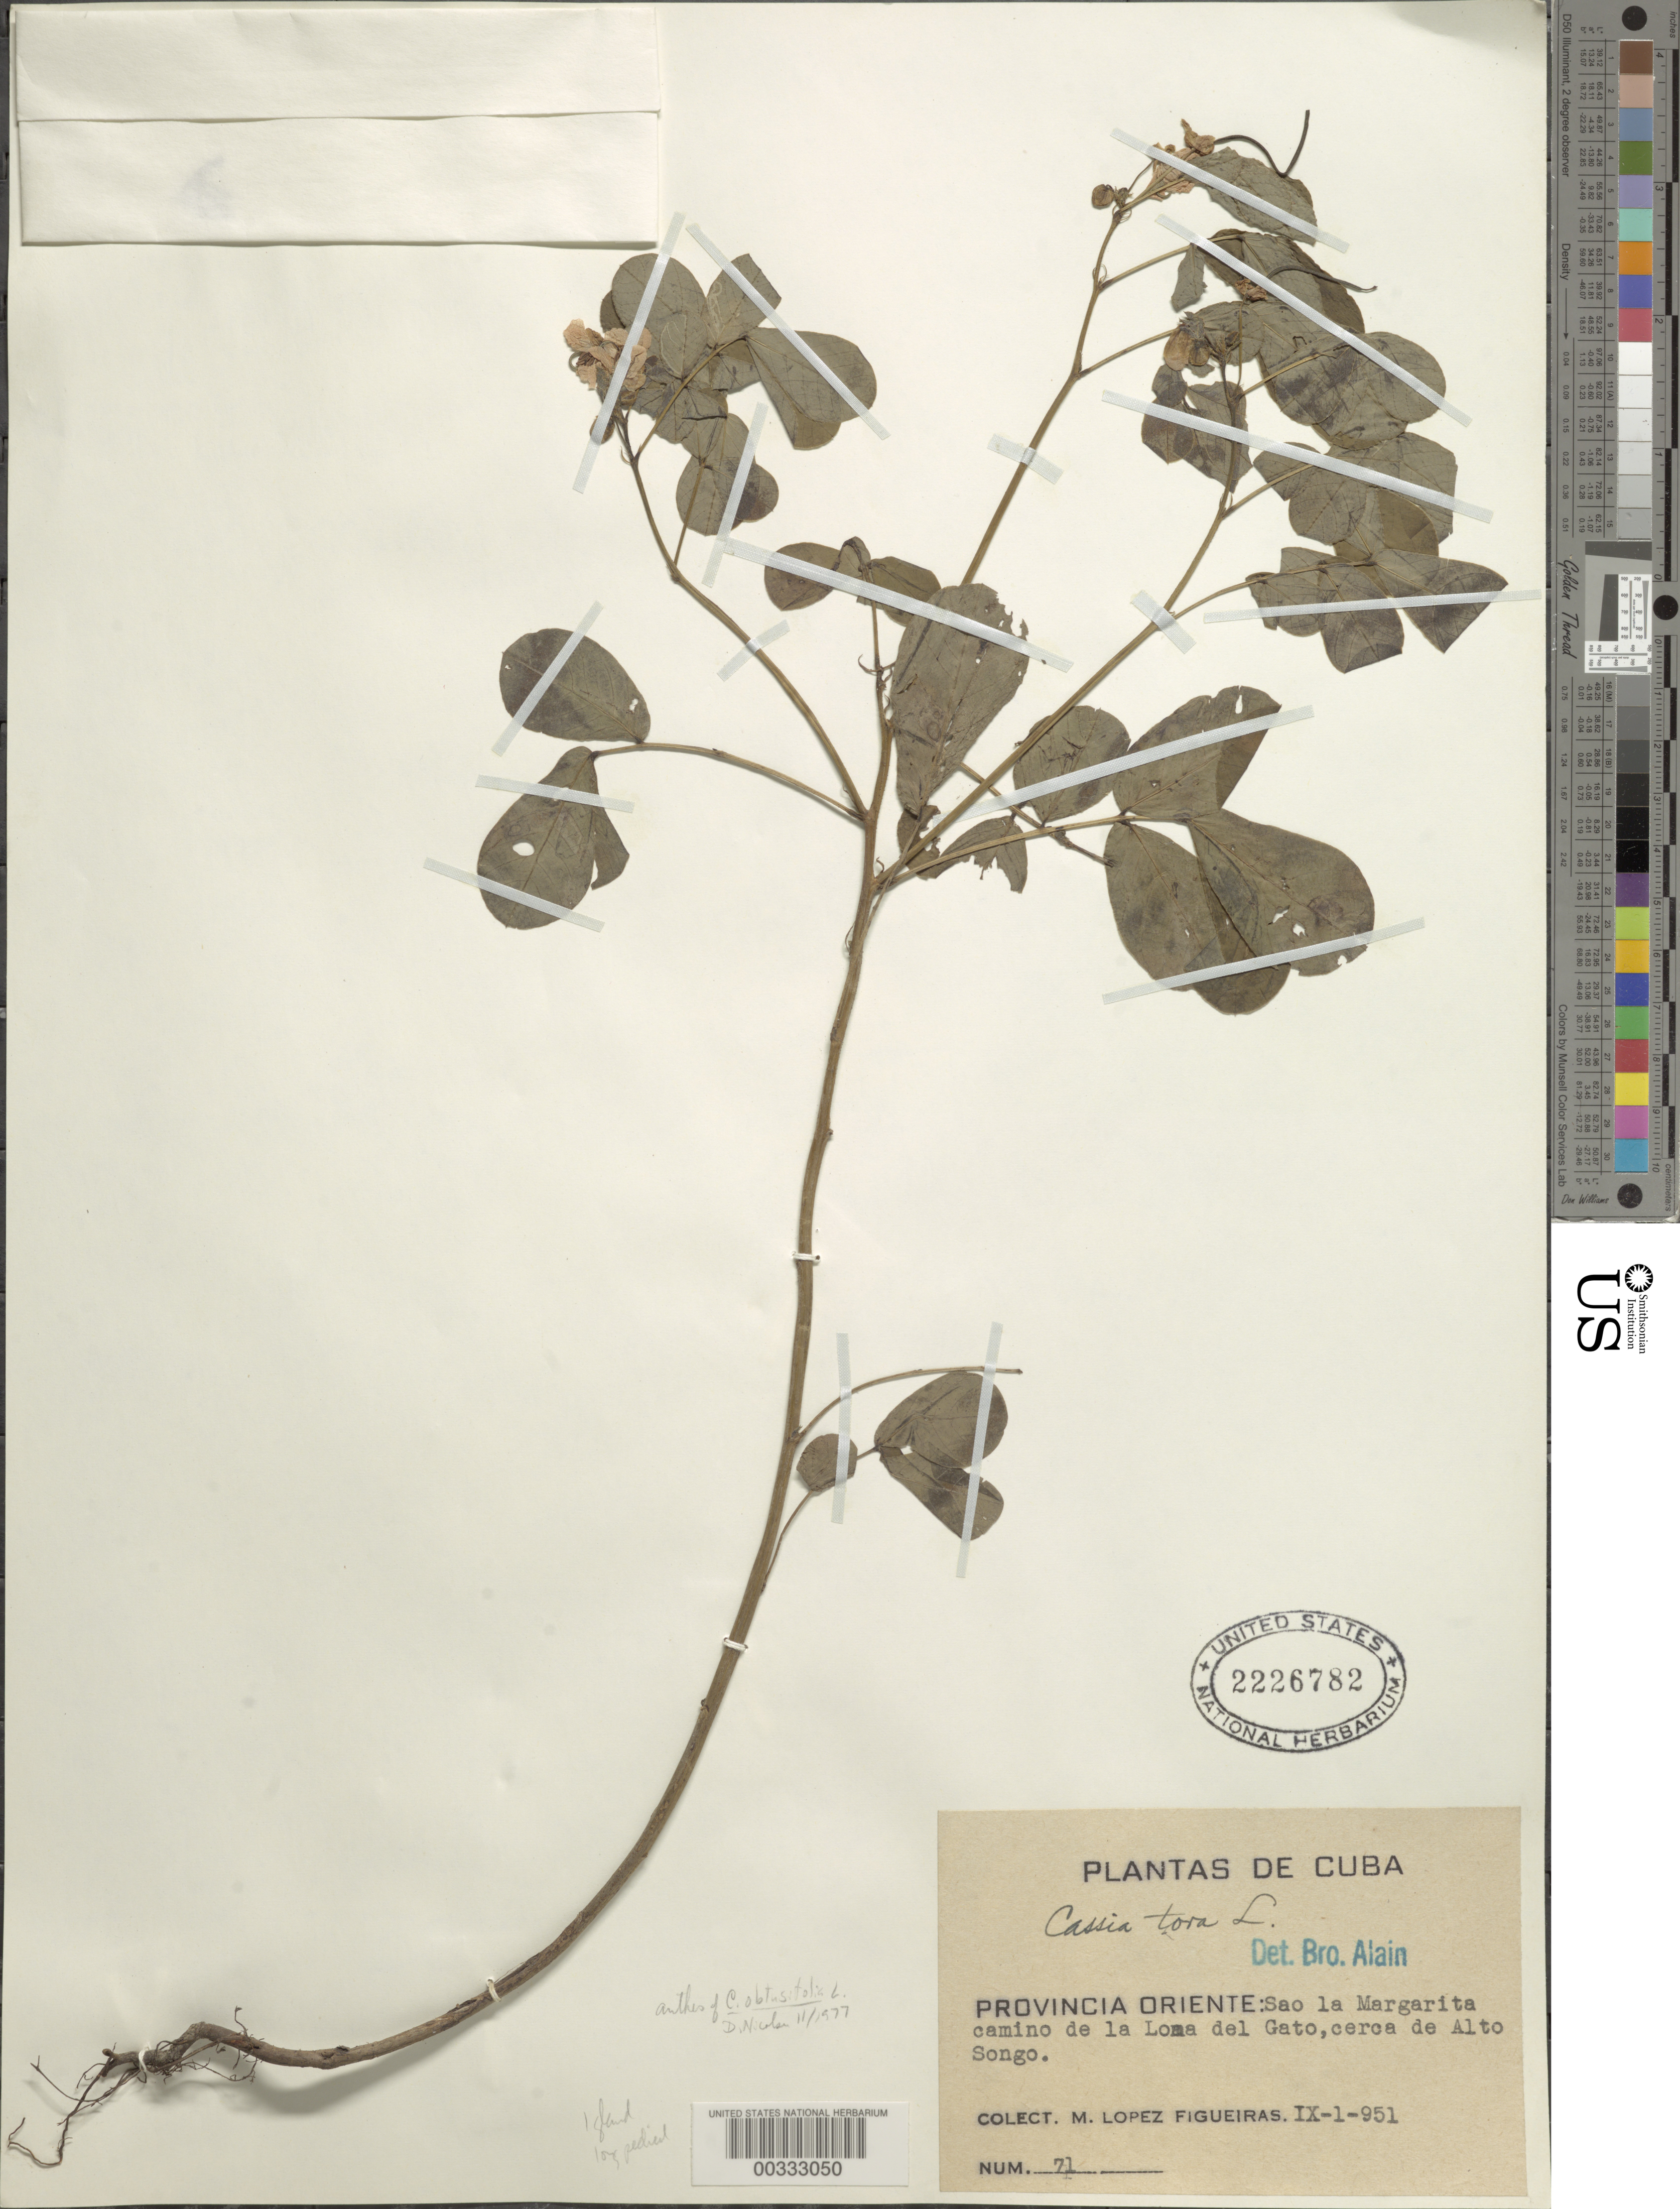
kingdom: Plantae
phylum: Tracheophyta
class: Magnoliopsida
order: Fabales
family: Fabaceae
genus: Senna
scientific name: Senna obtusifolia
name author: (L.) H.S. Irwin & Barneby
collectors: M. López Figueiras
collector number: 71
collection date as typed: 01 Sep 1951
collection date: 1951-09-01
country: Cuba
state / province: Oriente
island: Greater Antilles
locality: Sao la margarita road to loma del gato, around alto songo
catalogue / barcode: US 2226782